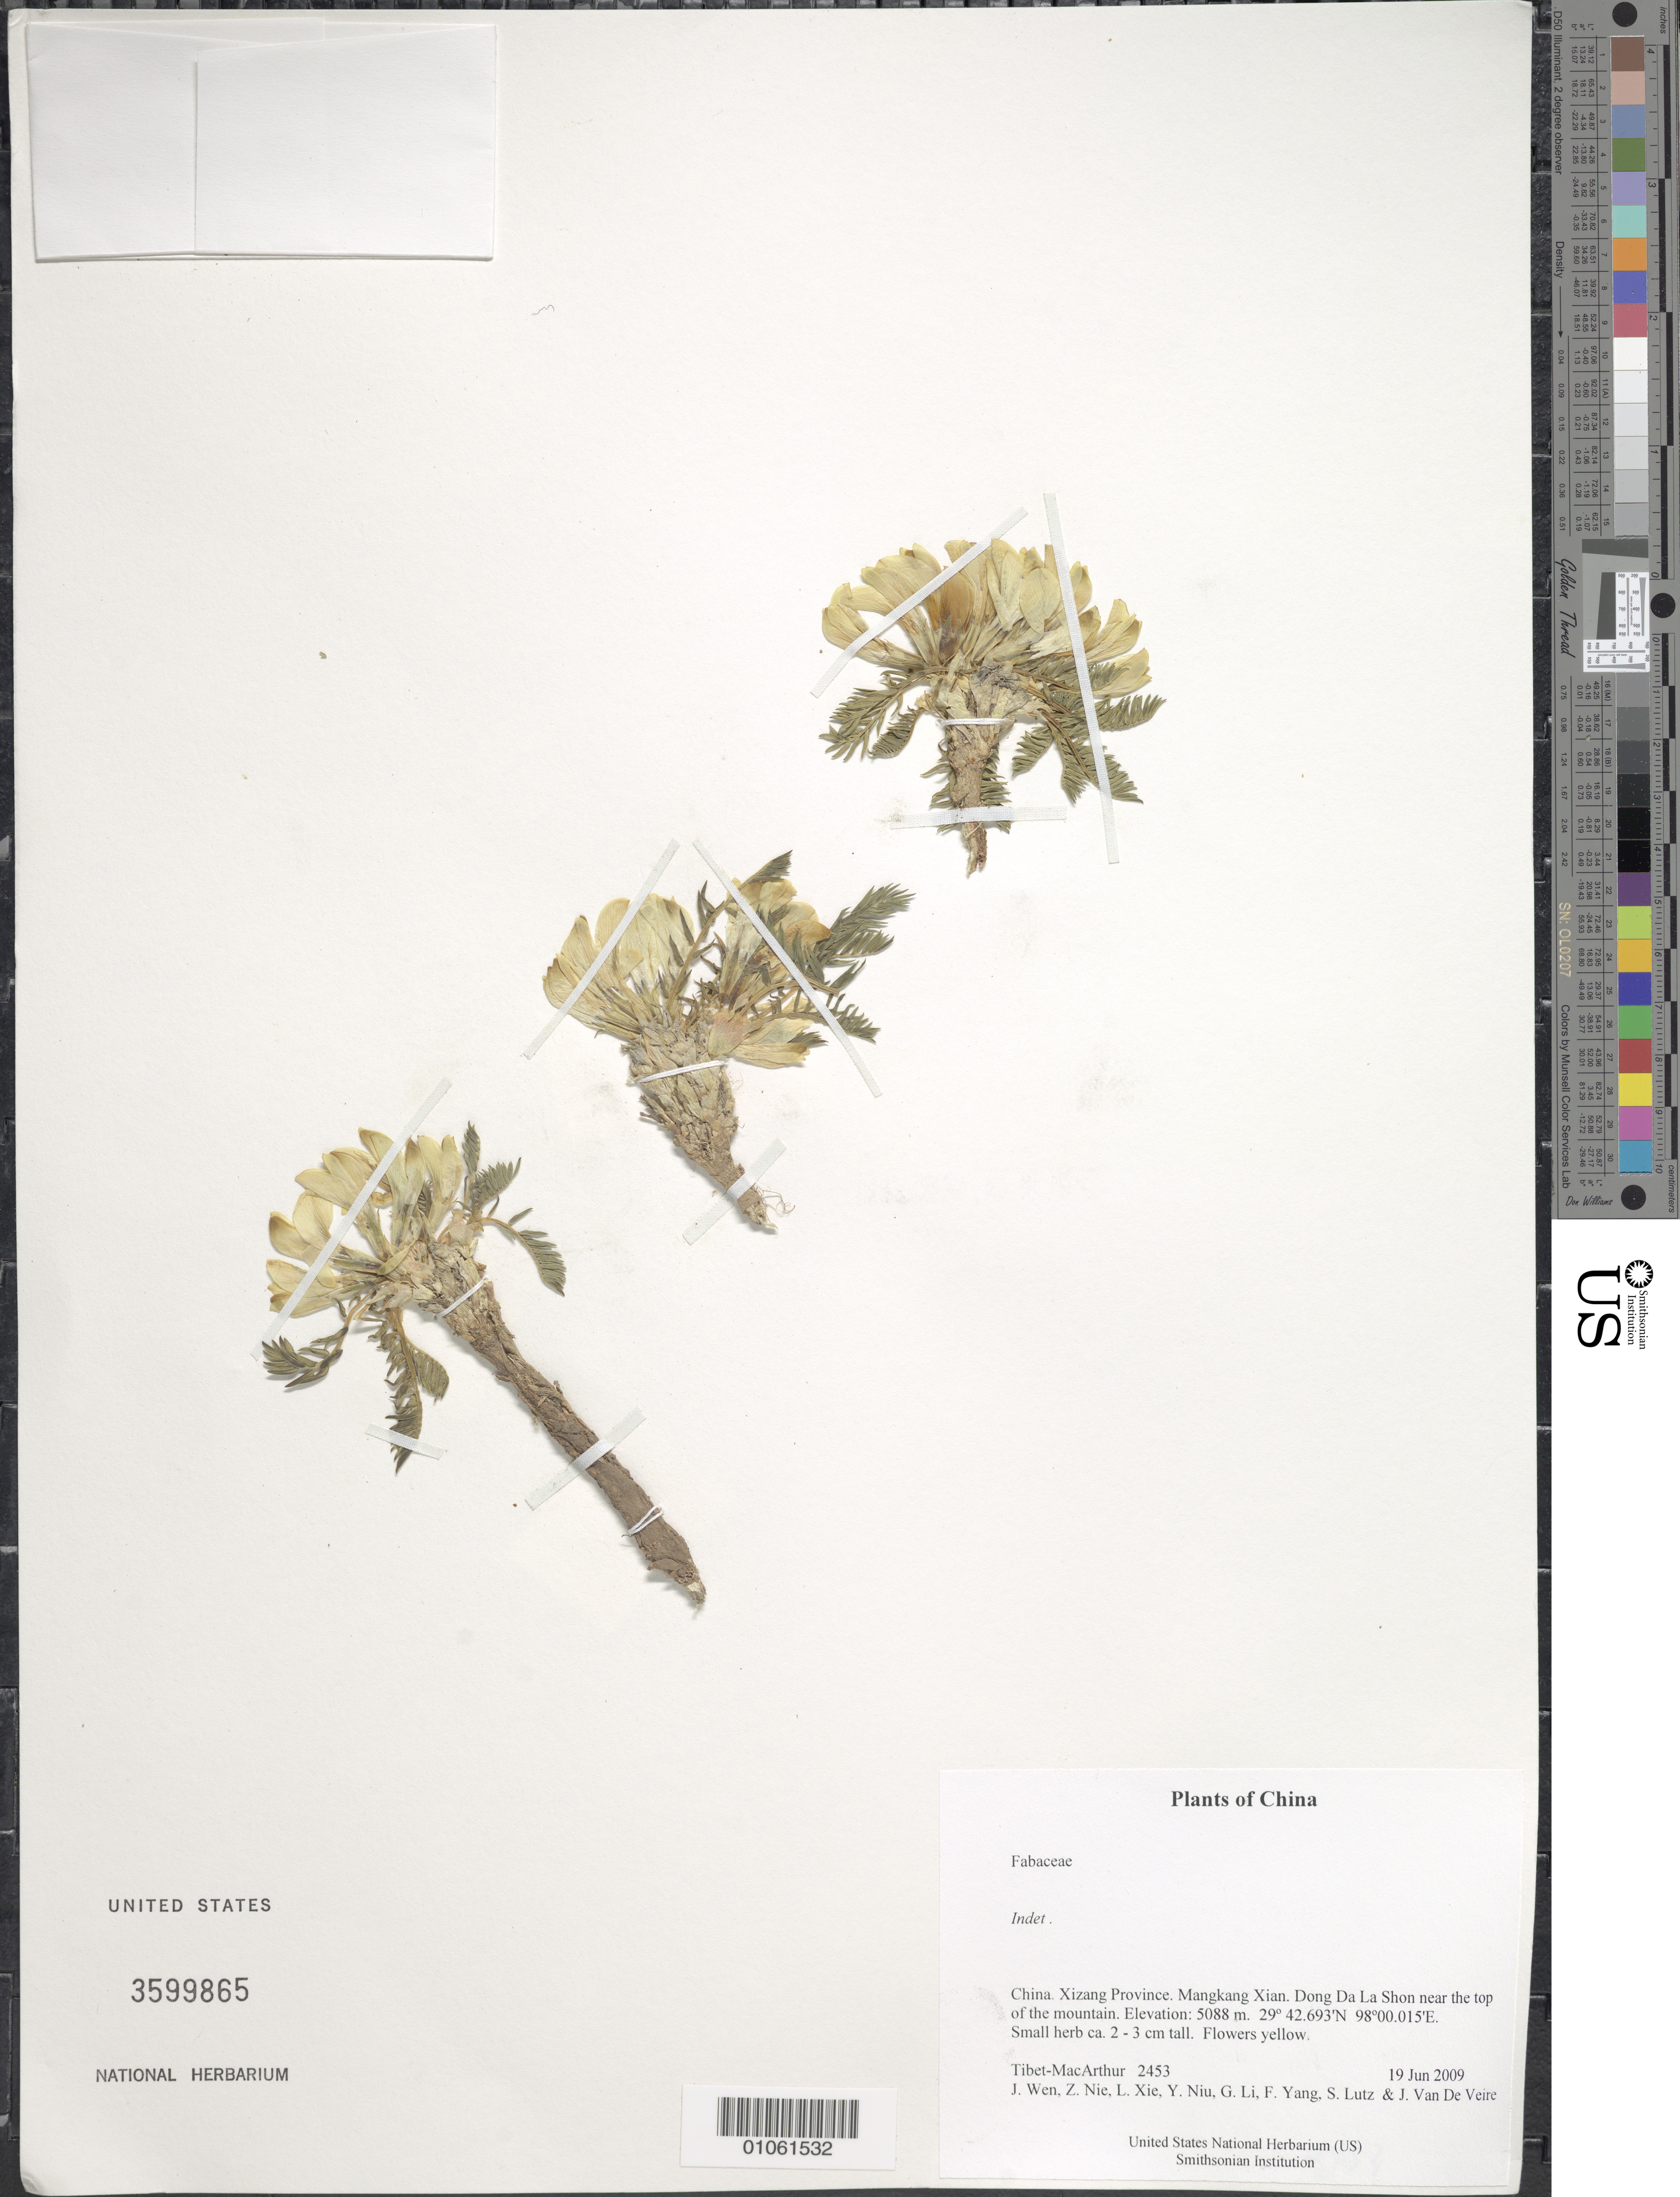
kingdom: Plantae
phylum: Tracheophyta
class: Magnoliopsida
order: Fabales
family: Fabaceae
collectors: Tibet-MacArthur, J. Wen, Z. Nie, L. Xie, Y. Niu, G. Li, F. Yang, S. Lutz & J. Van De Veire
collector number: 2453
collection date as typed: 19 Jun 2009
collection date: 2009-06-19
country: China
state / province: Xizang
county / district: Mangkang Xian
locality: Dong Da La Shon near the top of the mountain.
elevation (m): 5088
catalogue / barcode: US 3599865